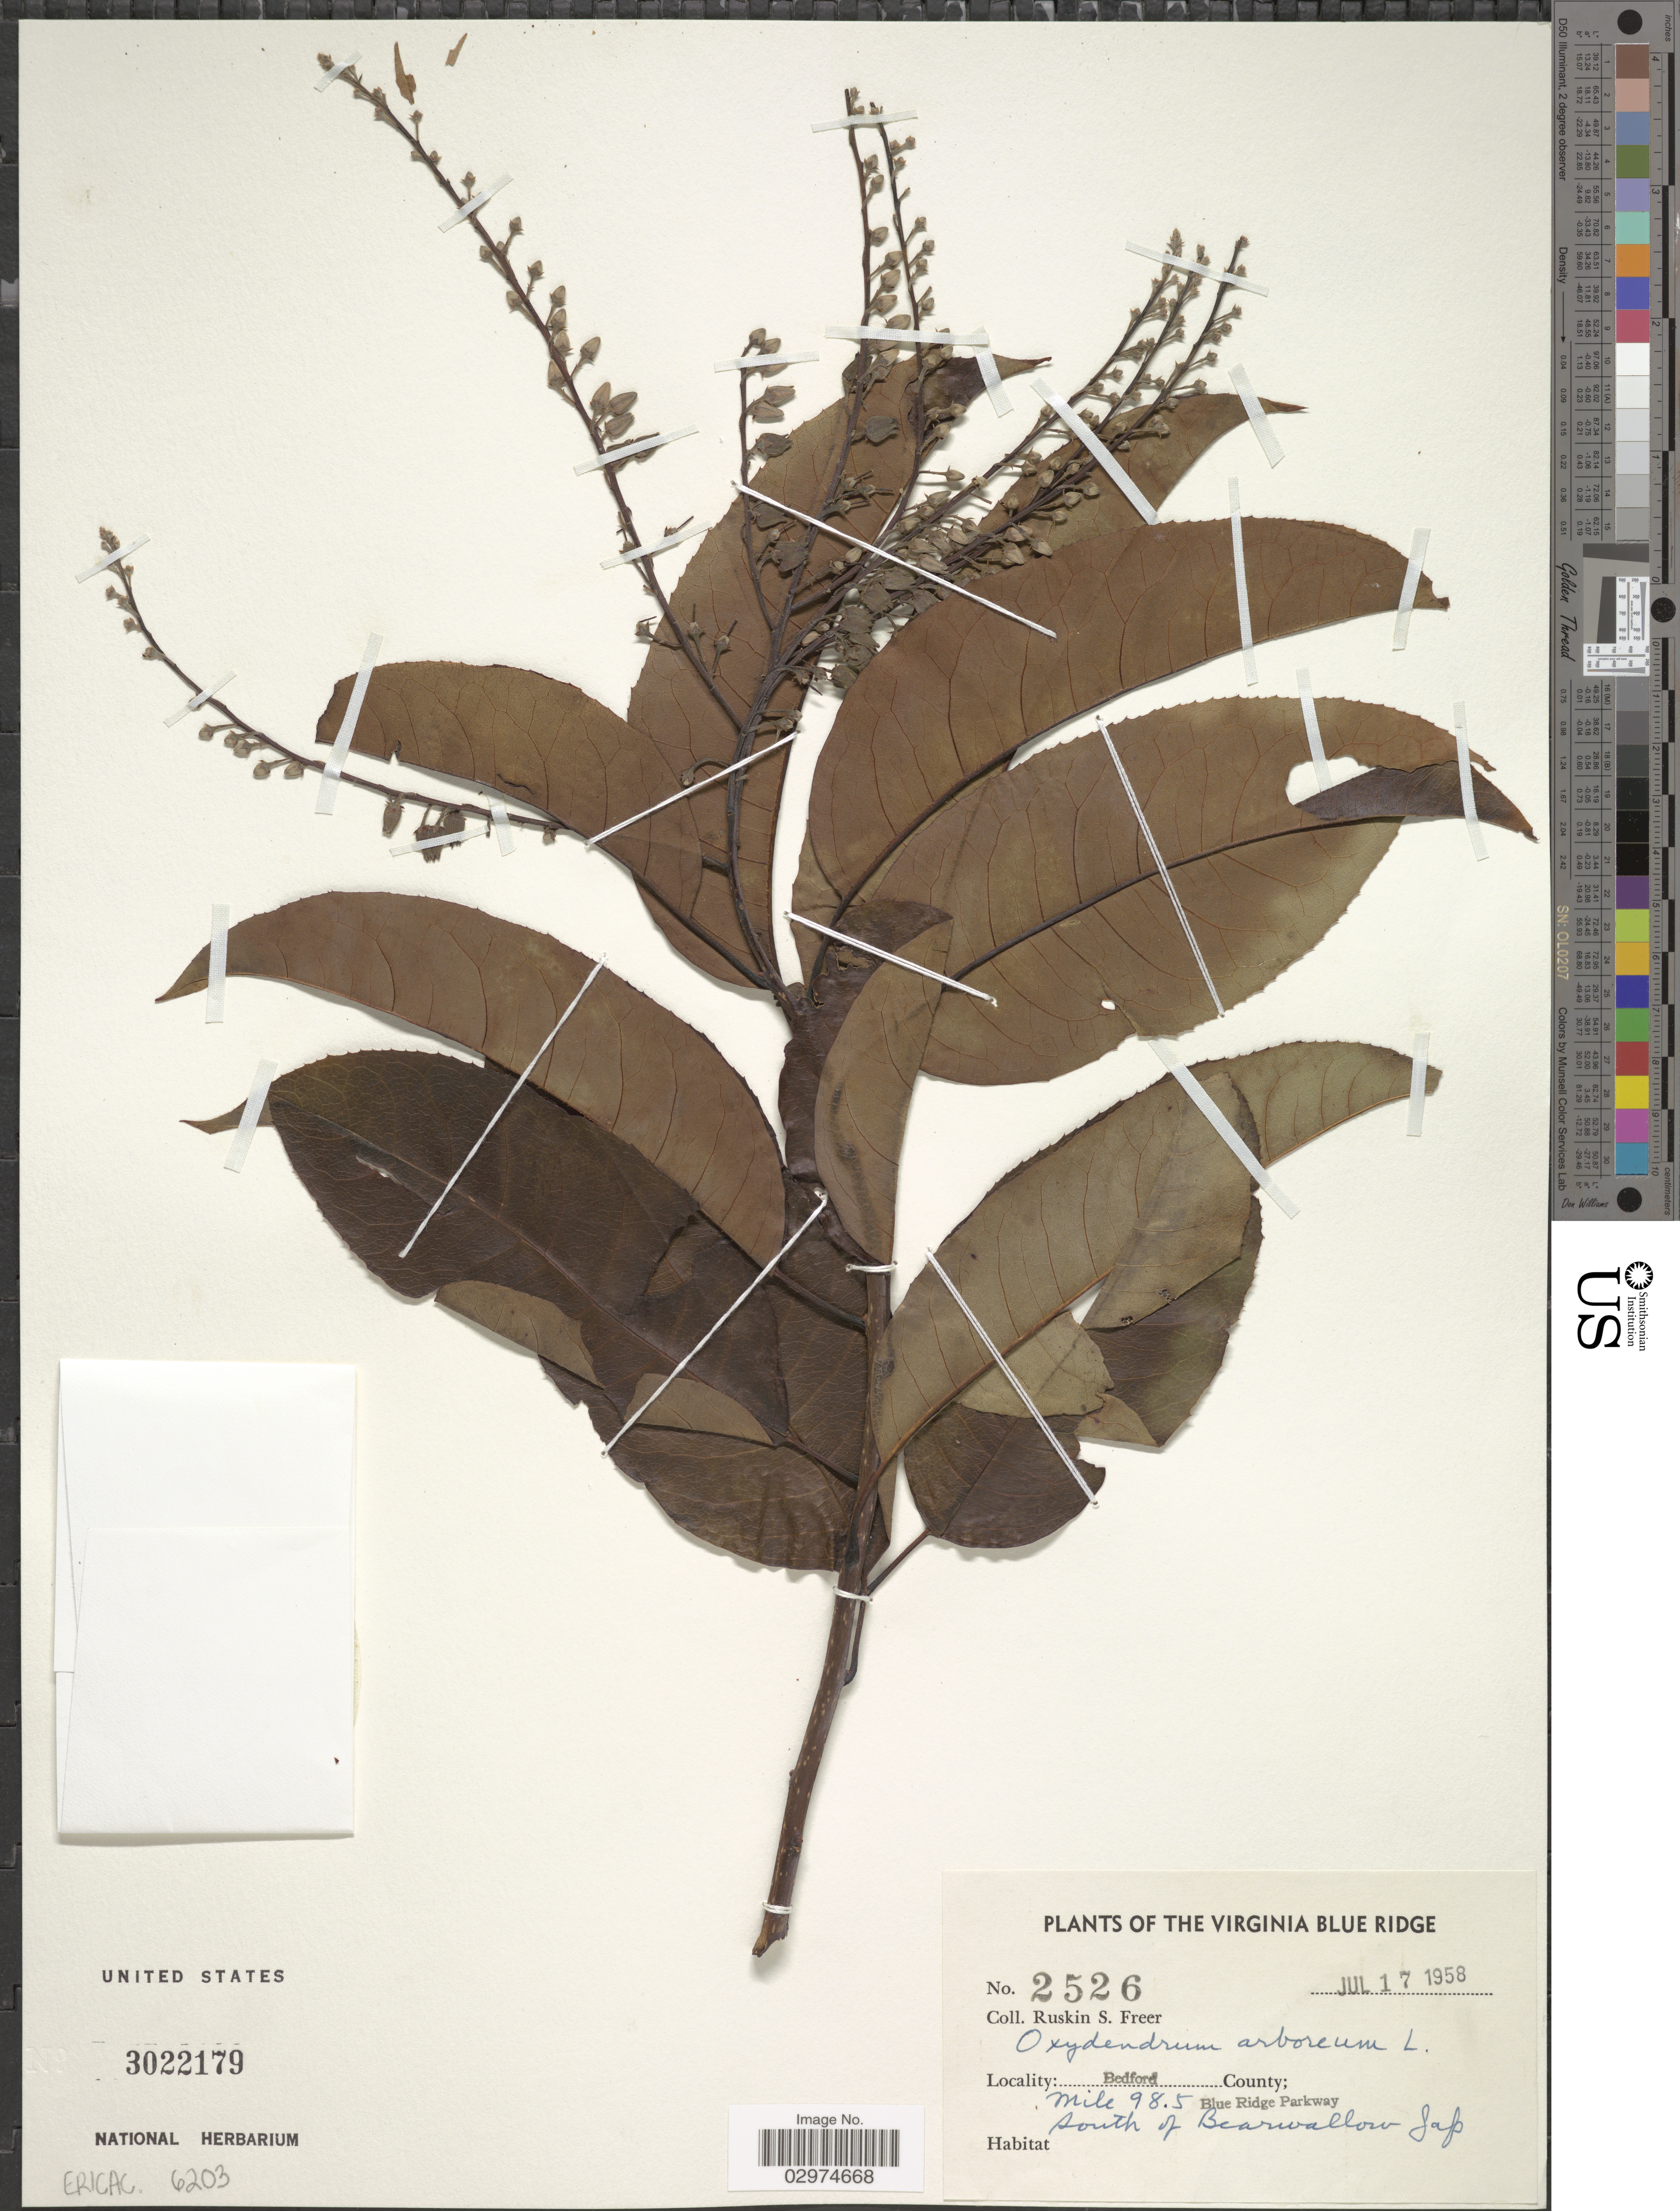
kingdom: Plantae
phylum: Tracheophyta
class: Magnoliopsida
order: Ericales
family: Ericaceae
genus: Oxydendrum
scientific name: Oxydendrum arboreum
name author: (L.) DC.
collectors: R. Freer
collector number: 2526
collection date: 1958-07-17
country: United States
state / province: Virginia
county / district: Bedford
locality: The Virginia Blue Ridge, Mile 98.5, Blue Ridge Parkway, south of Bearwallow Gap.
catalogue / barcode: US 3022179